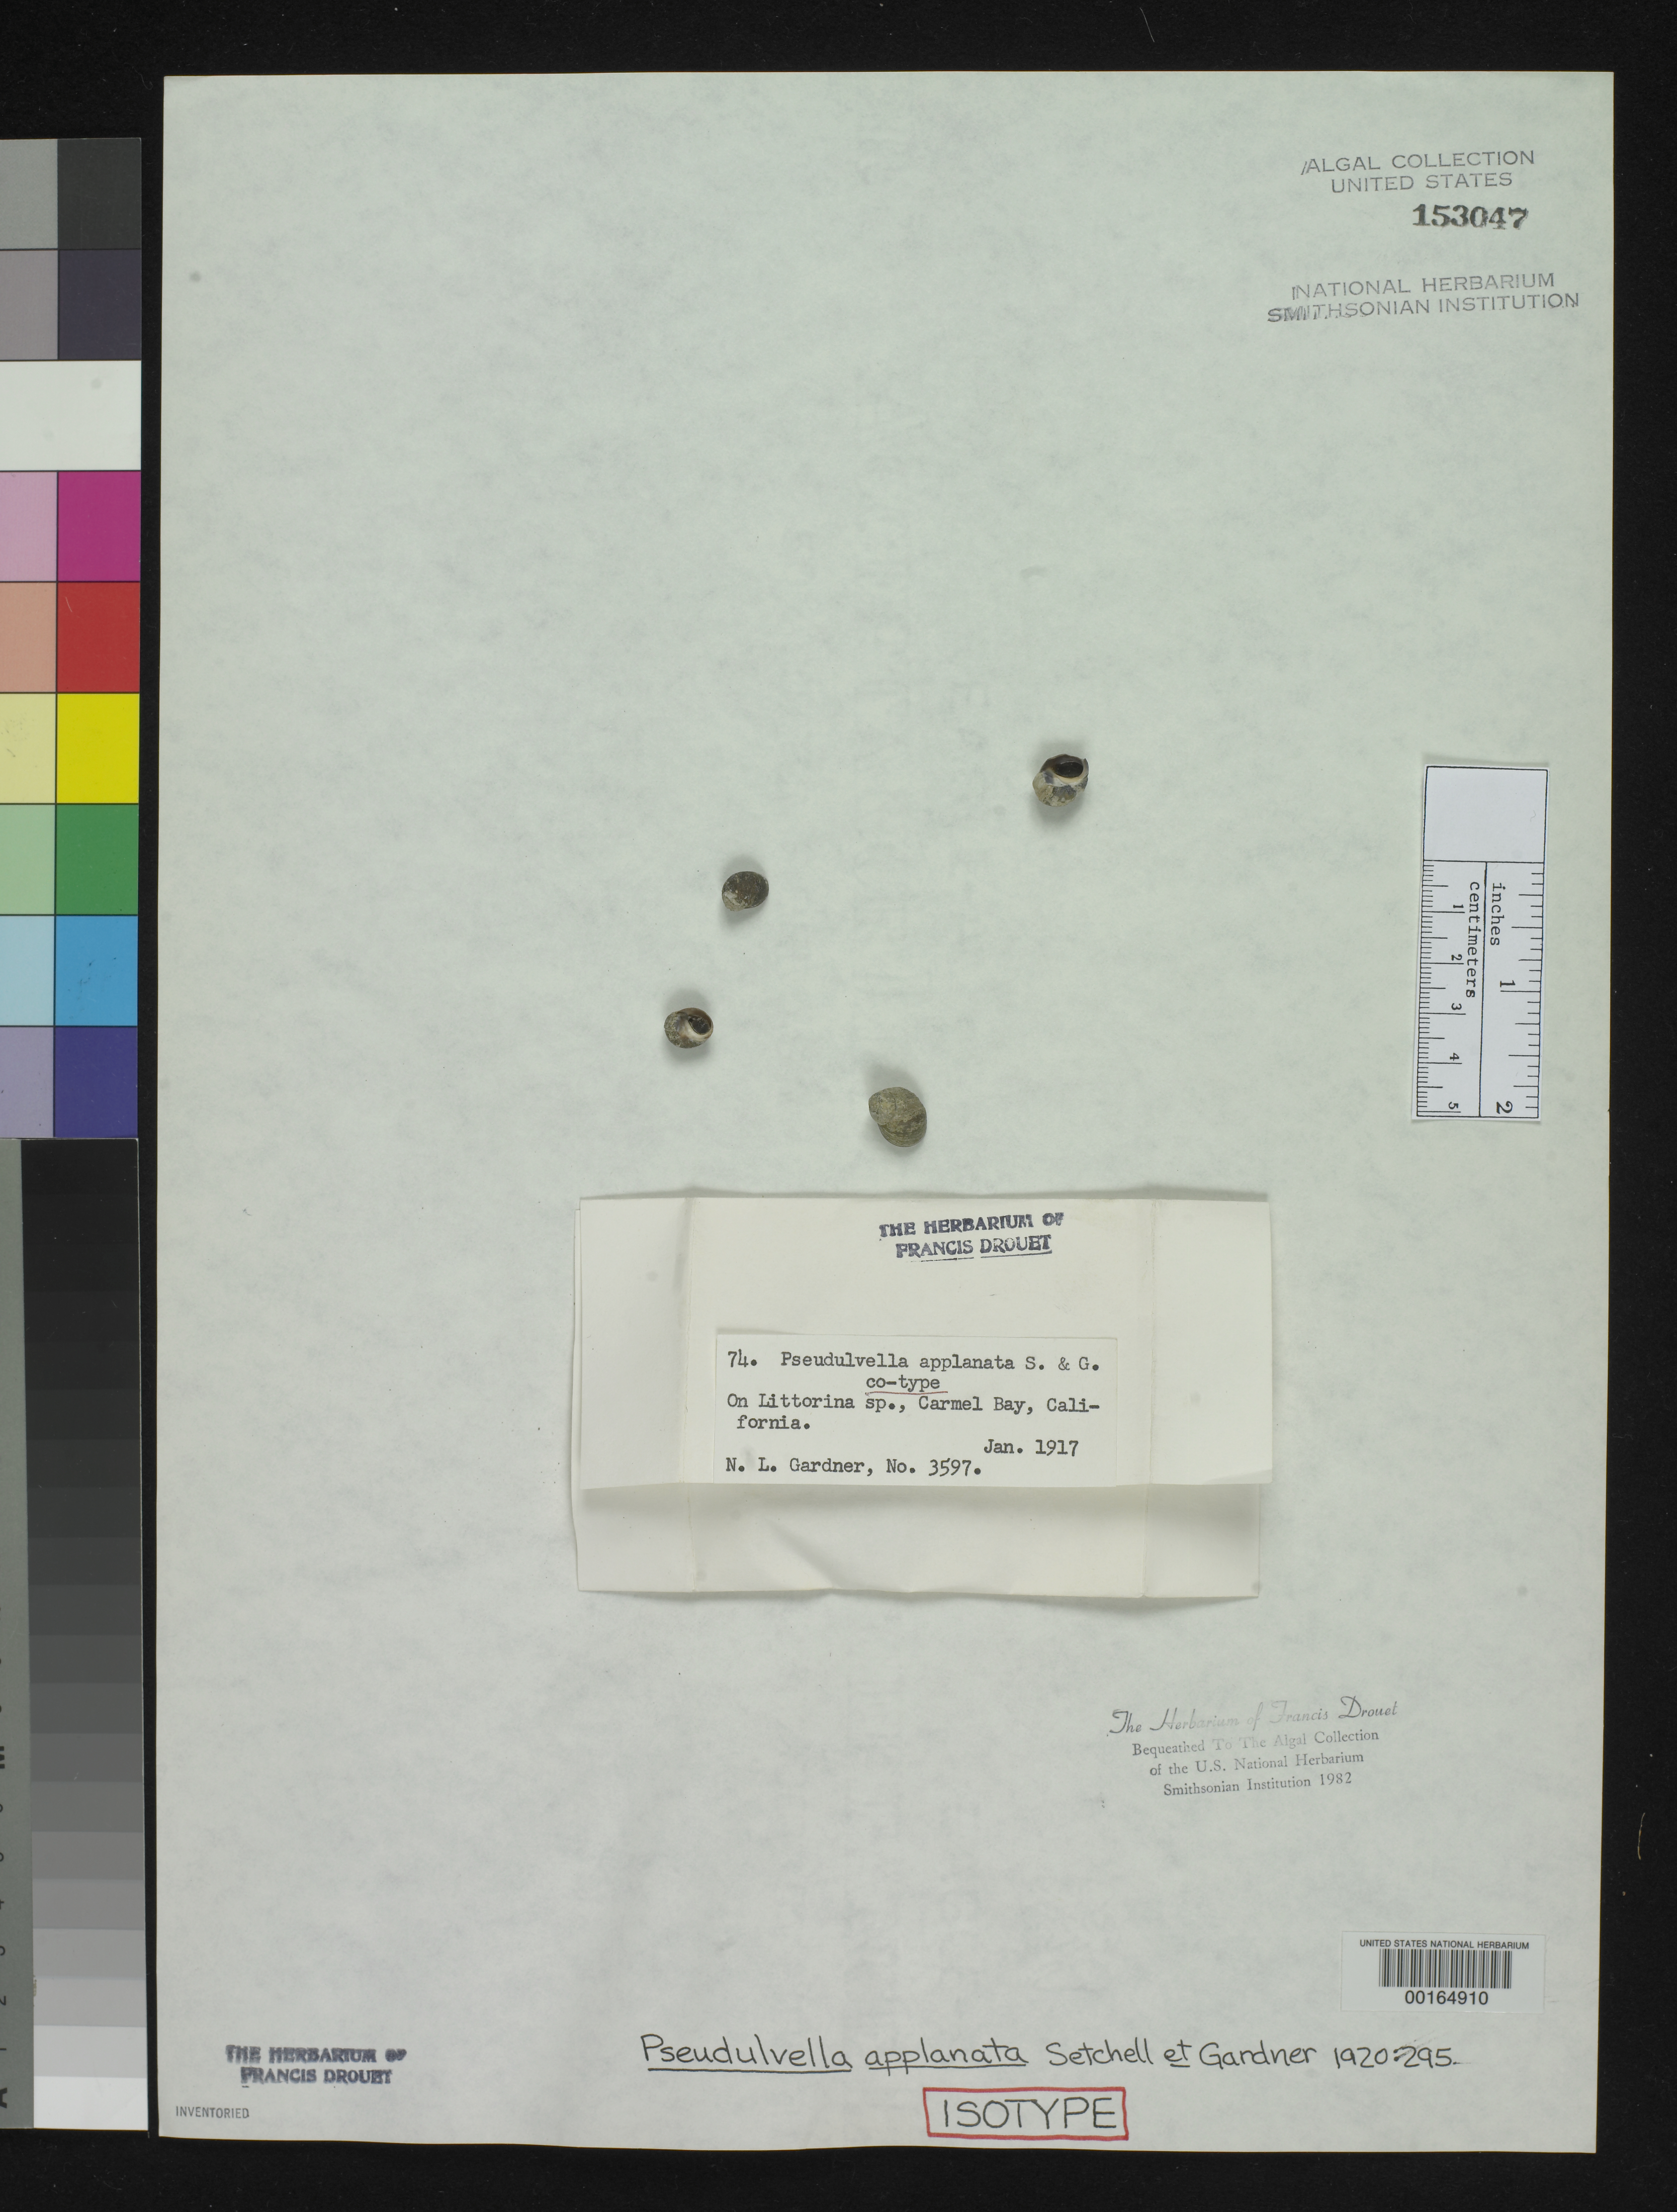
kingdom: Plantae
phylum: Chlorophyta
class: Chlorophyceae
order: Chaetopeltidales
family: Chaetopeltidaceae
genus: Pseudulvella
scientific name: Pseudulvella applanata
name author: Setch. & N.L. Gardner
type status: Isotype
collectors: N. Gardner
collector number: NLG 3597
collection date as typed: Jan 1917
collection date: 1917-01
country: United States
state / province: California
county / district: Monterey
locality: Carmel Bay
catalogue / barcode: US 153047